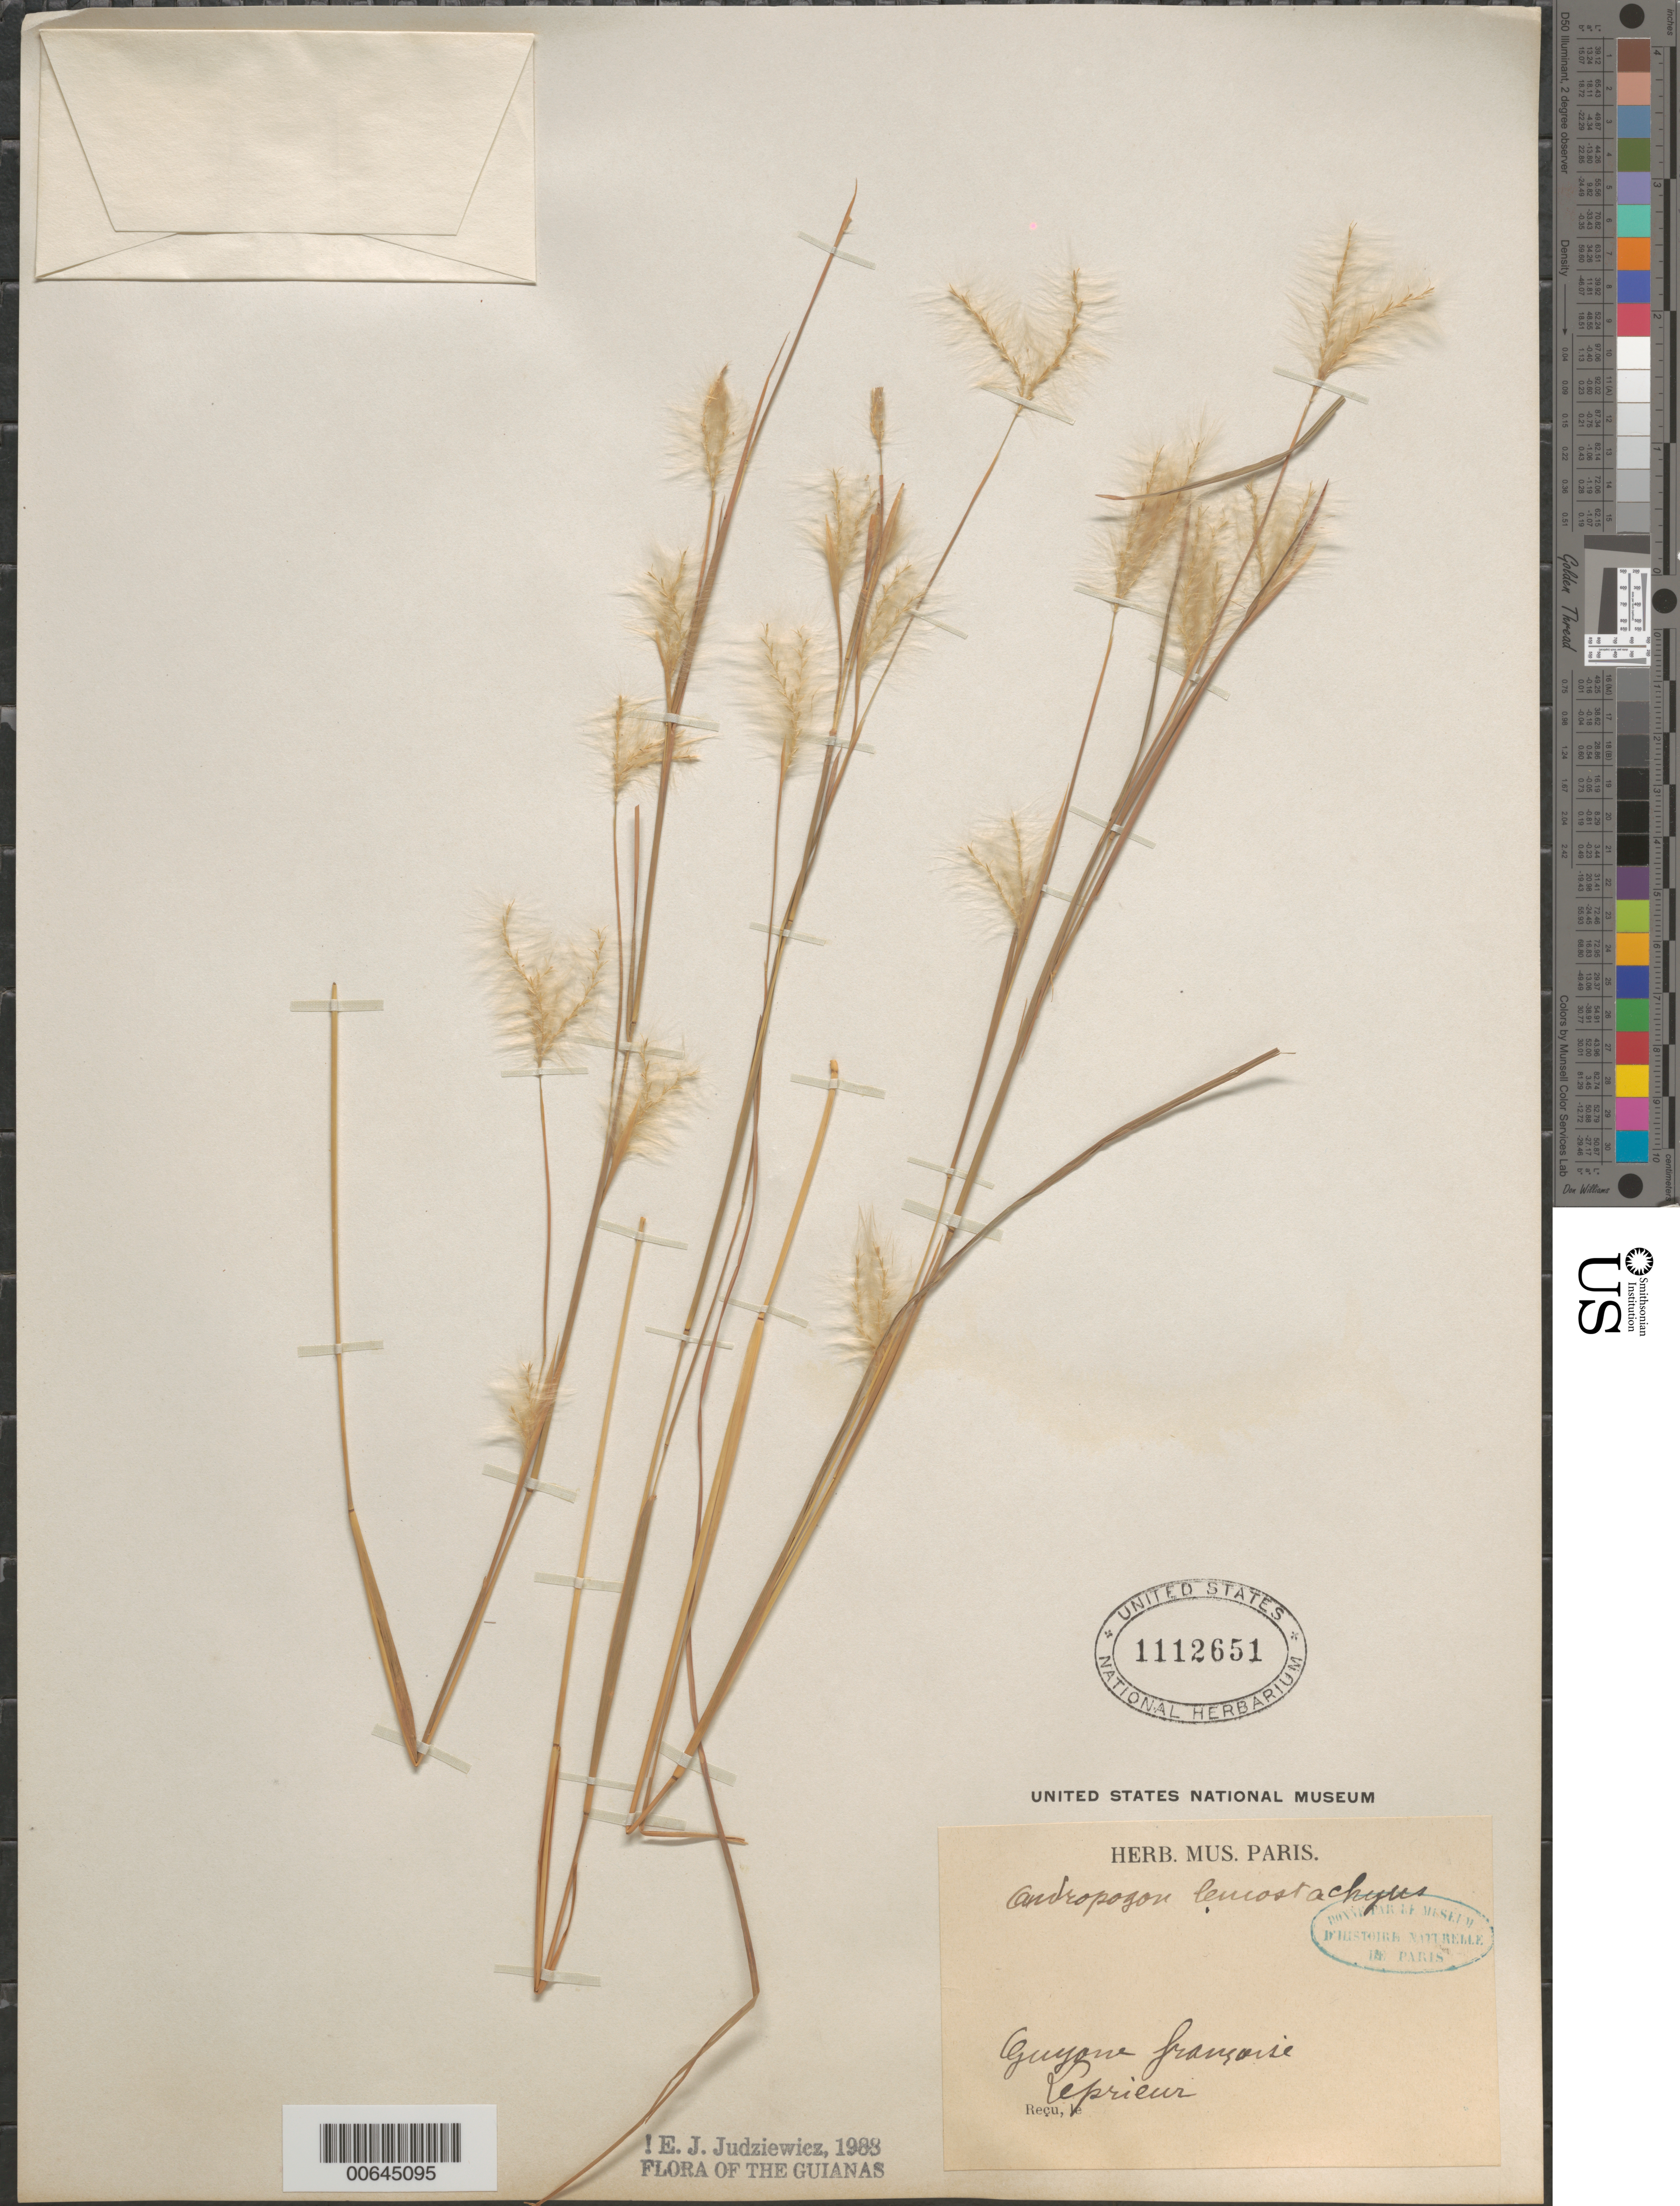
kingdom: Plantae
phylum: Tracheophyta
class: Liliopsida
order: Poales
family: Poaceae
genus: Andropogon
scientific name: Andropogon leucostachyus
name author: Kunth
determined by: Judziewicz, E. J.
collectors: F. M. R. Leprieur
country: French Guiana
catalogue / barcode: US 1112651